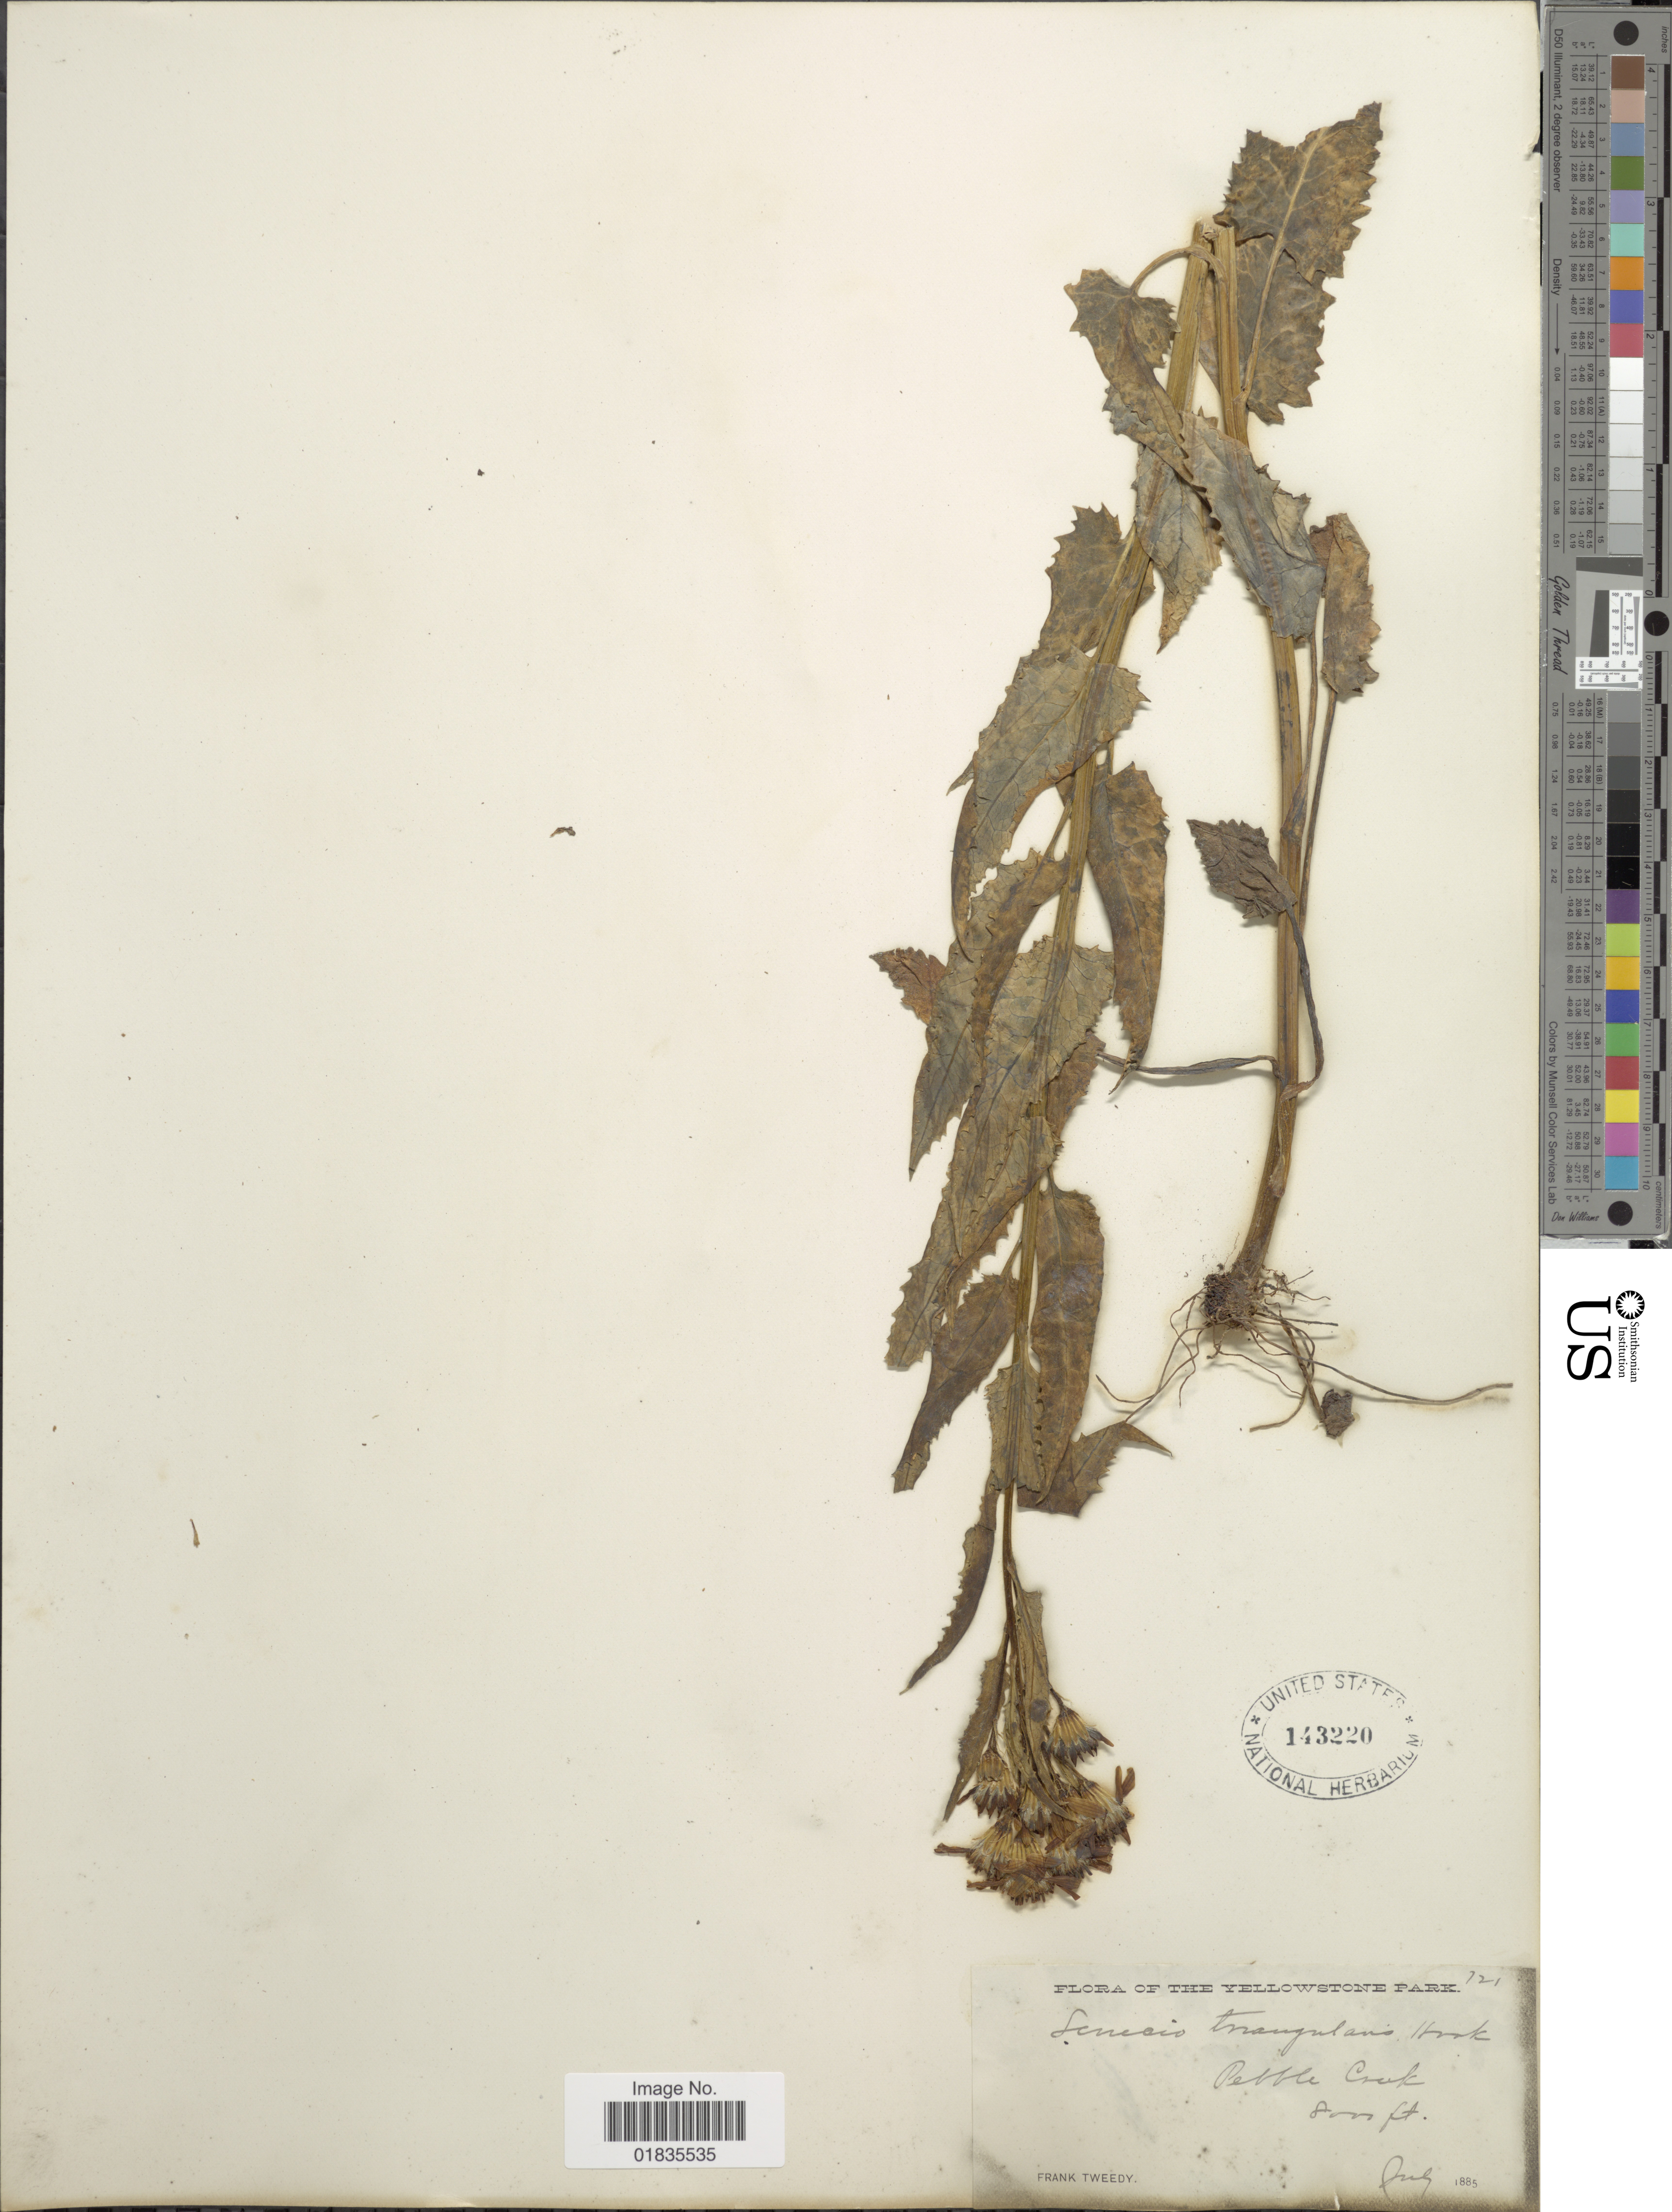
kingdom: Plantae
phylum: Tracheophyta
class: Magnoliopsida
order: Asterales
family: Asteraceae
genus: Senecio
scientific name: Senecio triangularis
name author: Hook.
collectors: F. Tweedy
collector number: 721*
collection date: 1885-07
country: United States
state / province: Wyoming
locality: Yellowstone Park, Pebble Creek.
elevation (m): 2438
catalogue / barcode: US 143220